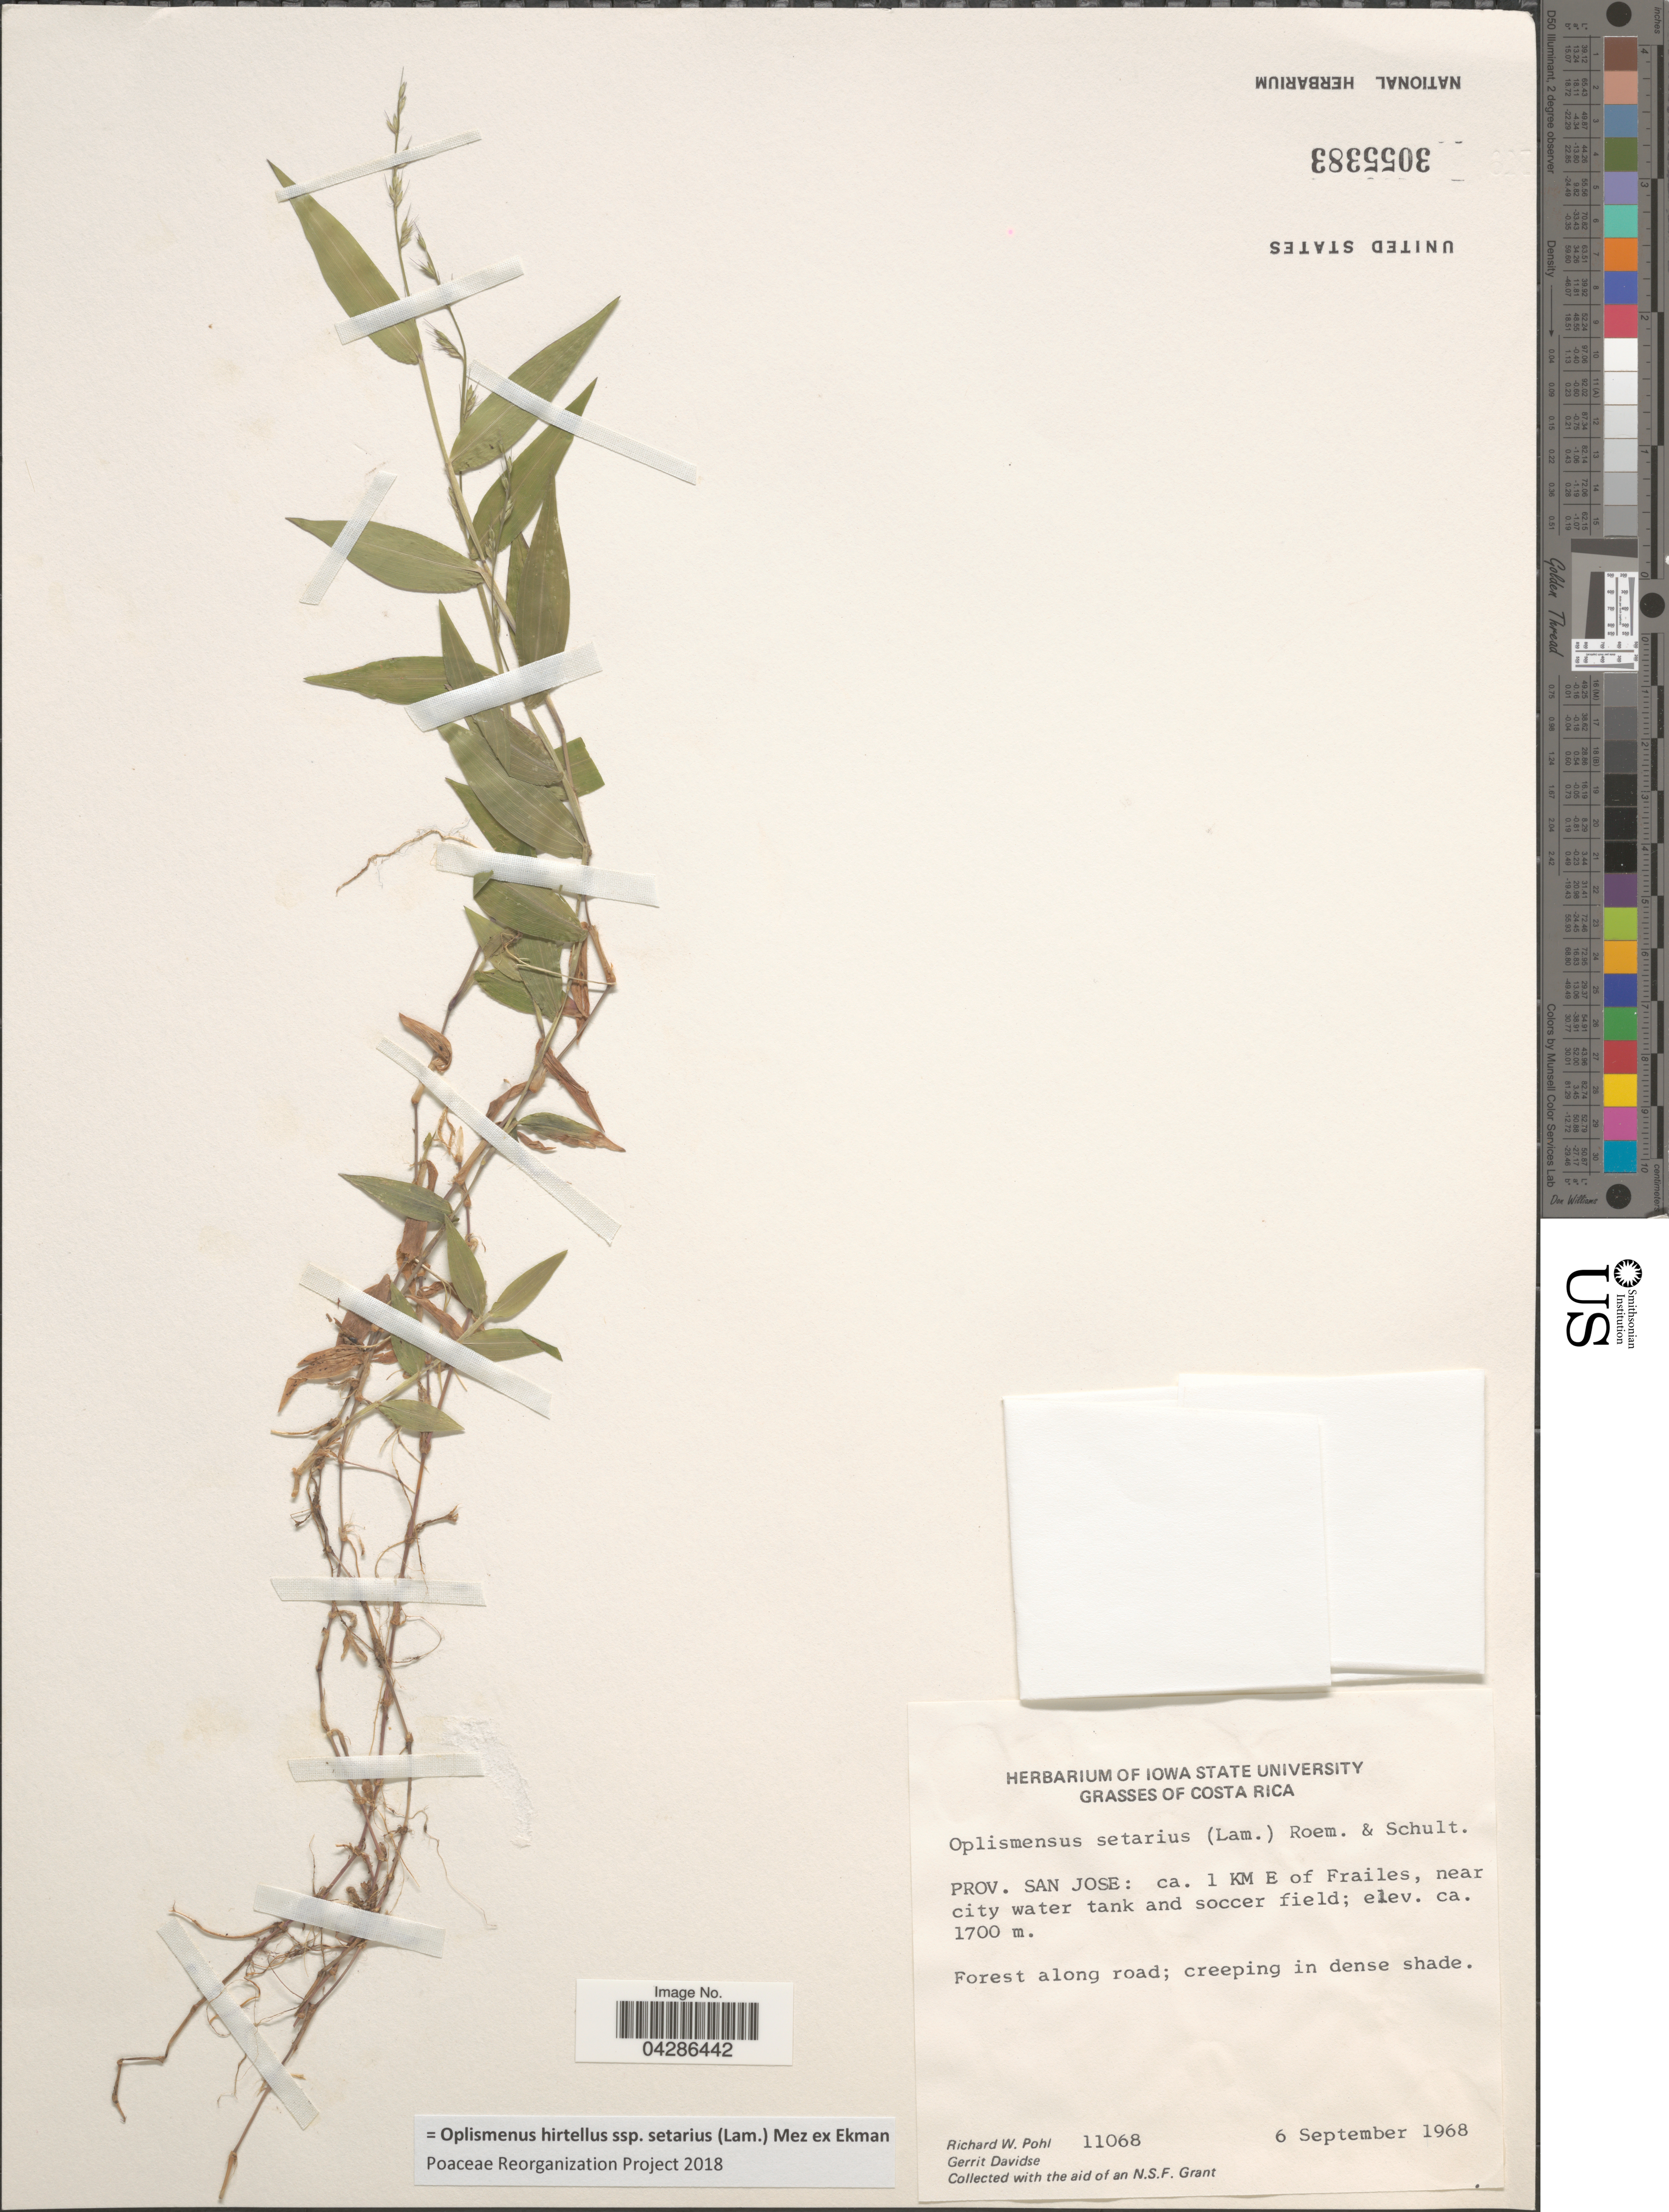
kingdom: Plantae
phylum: Tracheophyta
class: Liliopsida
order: Poales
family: Poaceae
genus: Oplismenus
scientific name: Oplismenus hirtellus subsp. setarius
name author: (Lam.) Mez ex Ekman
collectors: R. W. Pohl & G. Davidse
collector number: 11068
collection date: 1968-09-06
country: Costa Rica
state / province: San José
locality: Ca. 1 Km E of Frailes, near city water tank and soccer field.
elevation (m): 1700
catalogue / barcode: US 3055383